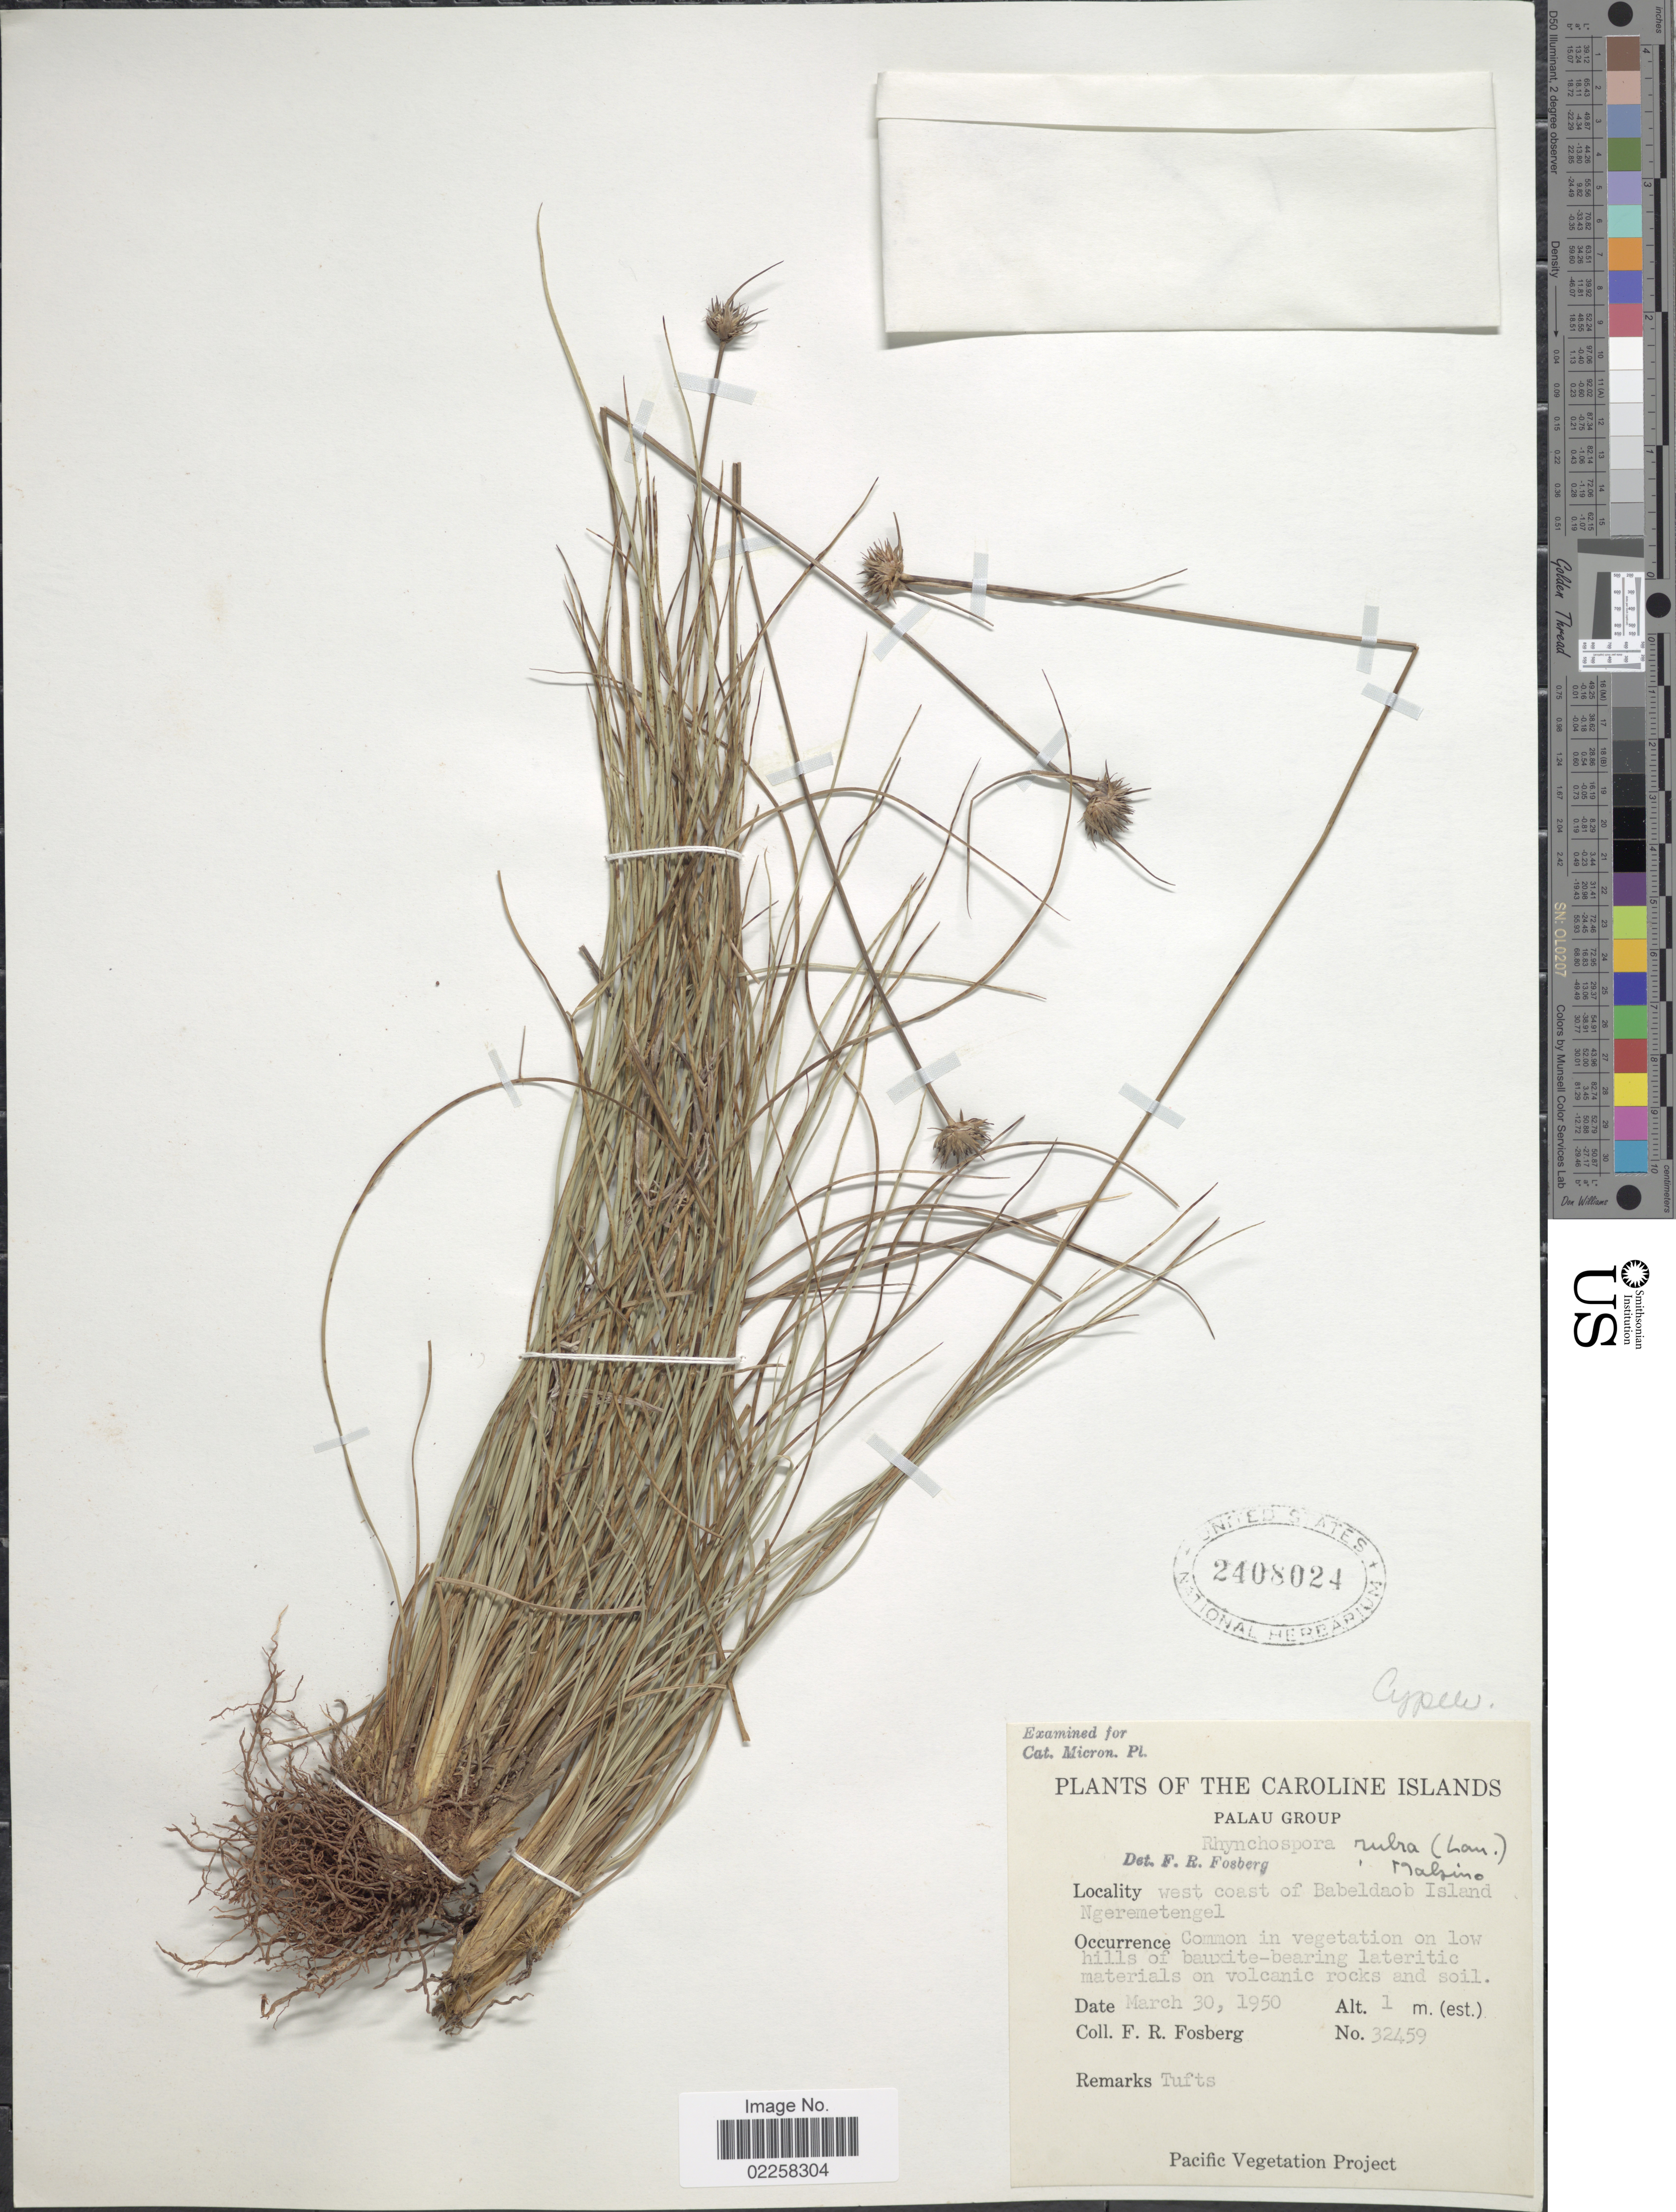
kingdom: Plantae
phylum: Tracheophyta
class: Liliopsida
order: Poales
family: Cyperaceae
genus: Rhynchospora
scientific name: Rhynchospora rubra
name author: (Lour.) Makino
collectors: F. R. Fosberg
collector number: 32459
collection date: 1950-03-30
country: Palau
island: Babeldaob [Babelthuap]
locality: The Caroline Islands, Palau Group, west coast of Babeldaob Island Ngeremetengel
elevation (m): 1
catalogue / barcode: US 2408024